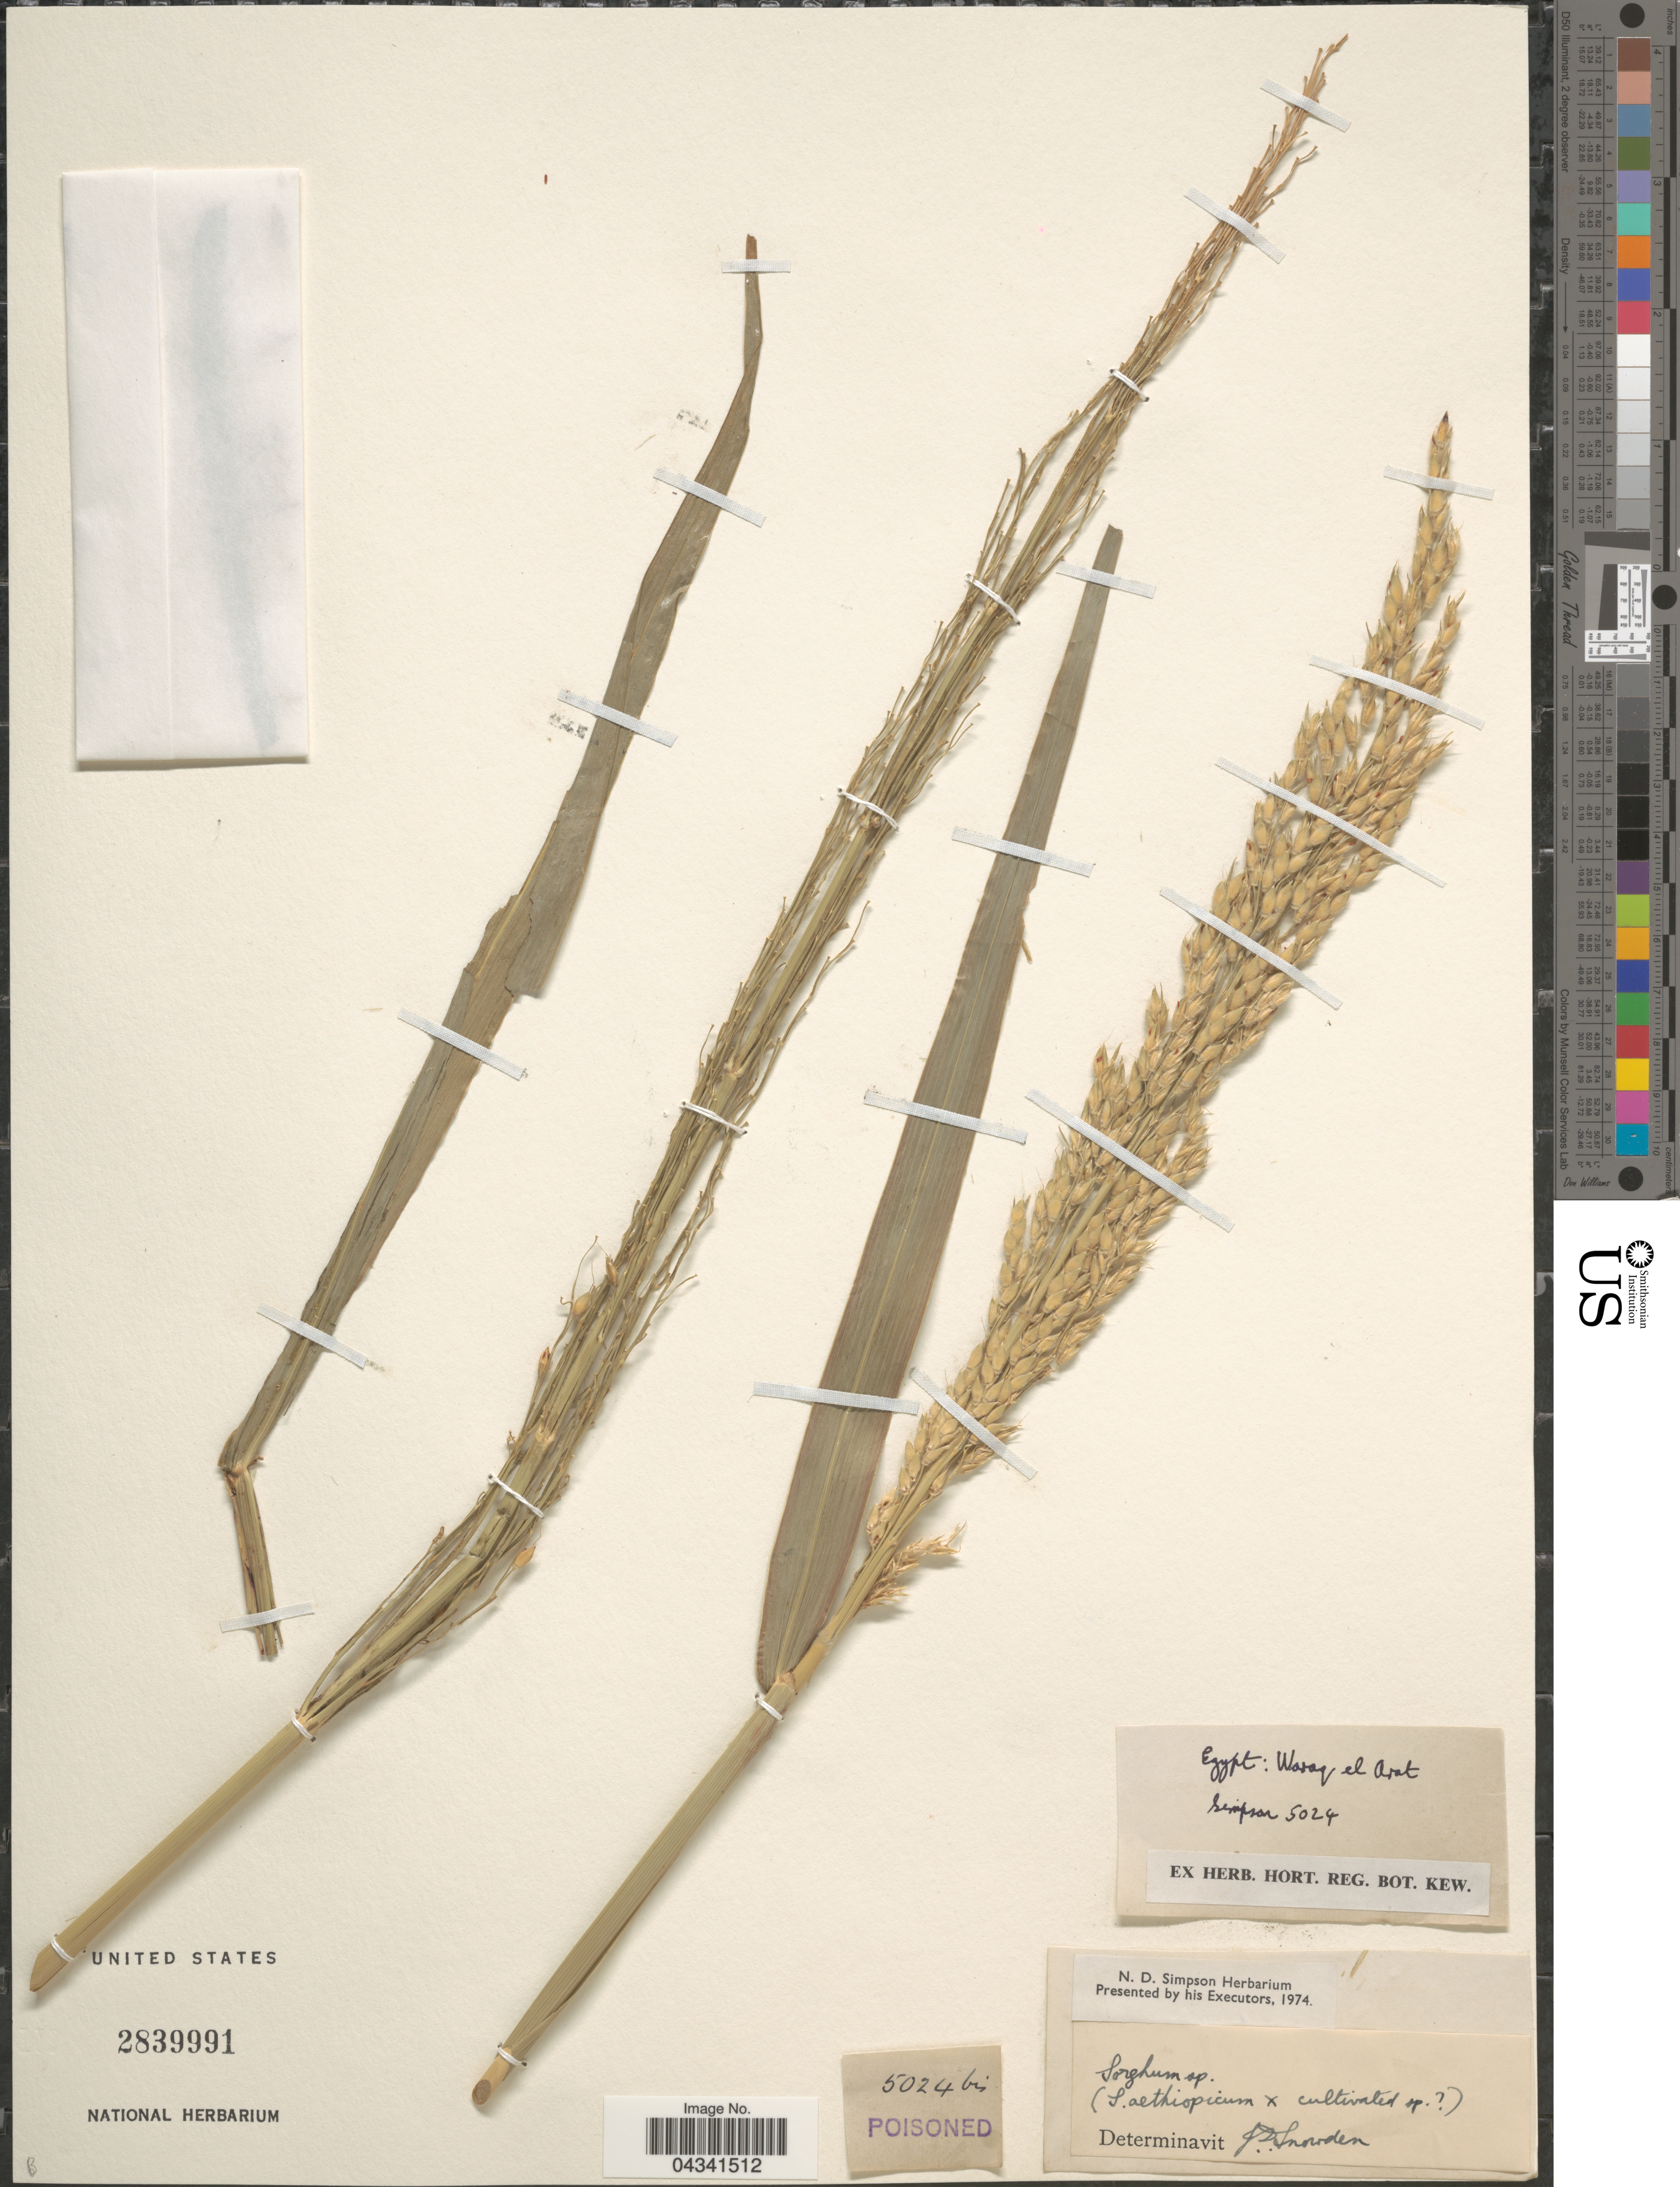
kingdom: Plantae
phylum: Tracheophyta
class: Liliopsida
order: Poales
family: Poaceae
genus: Sorghum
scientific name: Sorghum sp.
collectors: Simpson, --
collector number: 5024 bis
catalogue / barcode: US 2839991